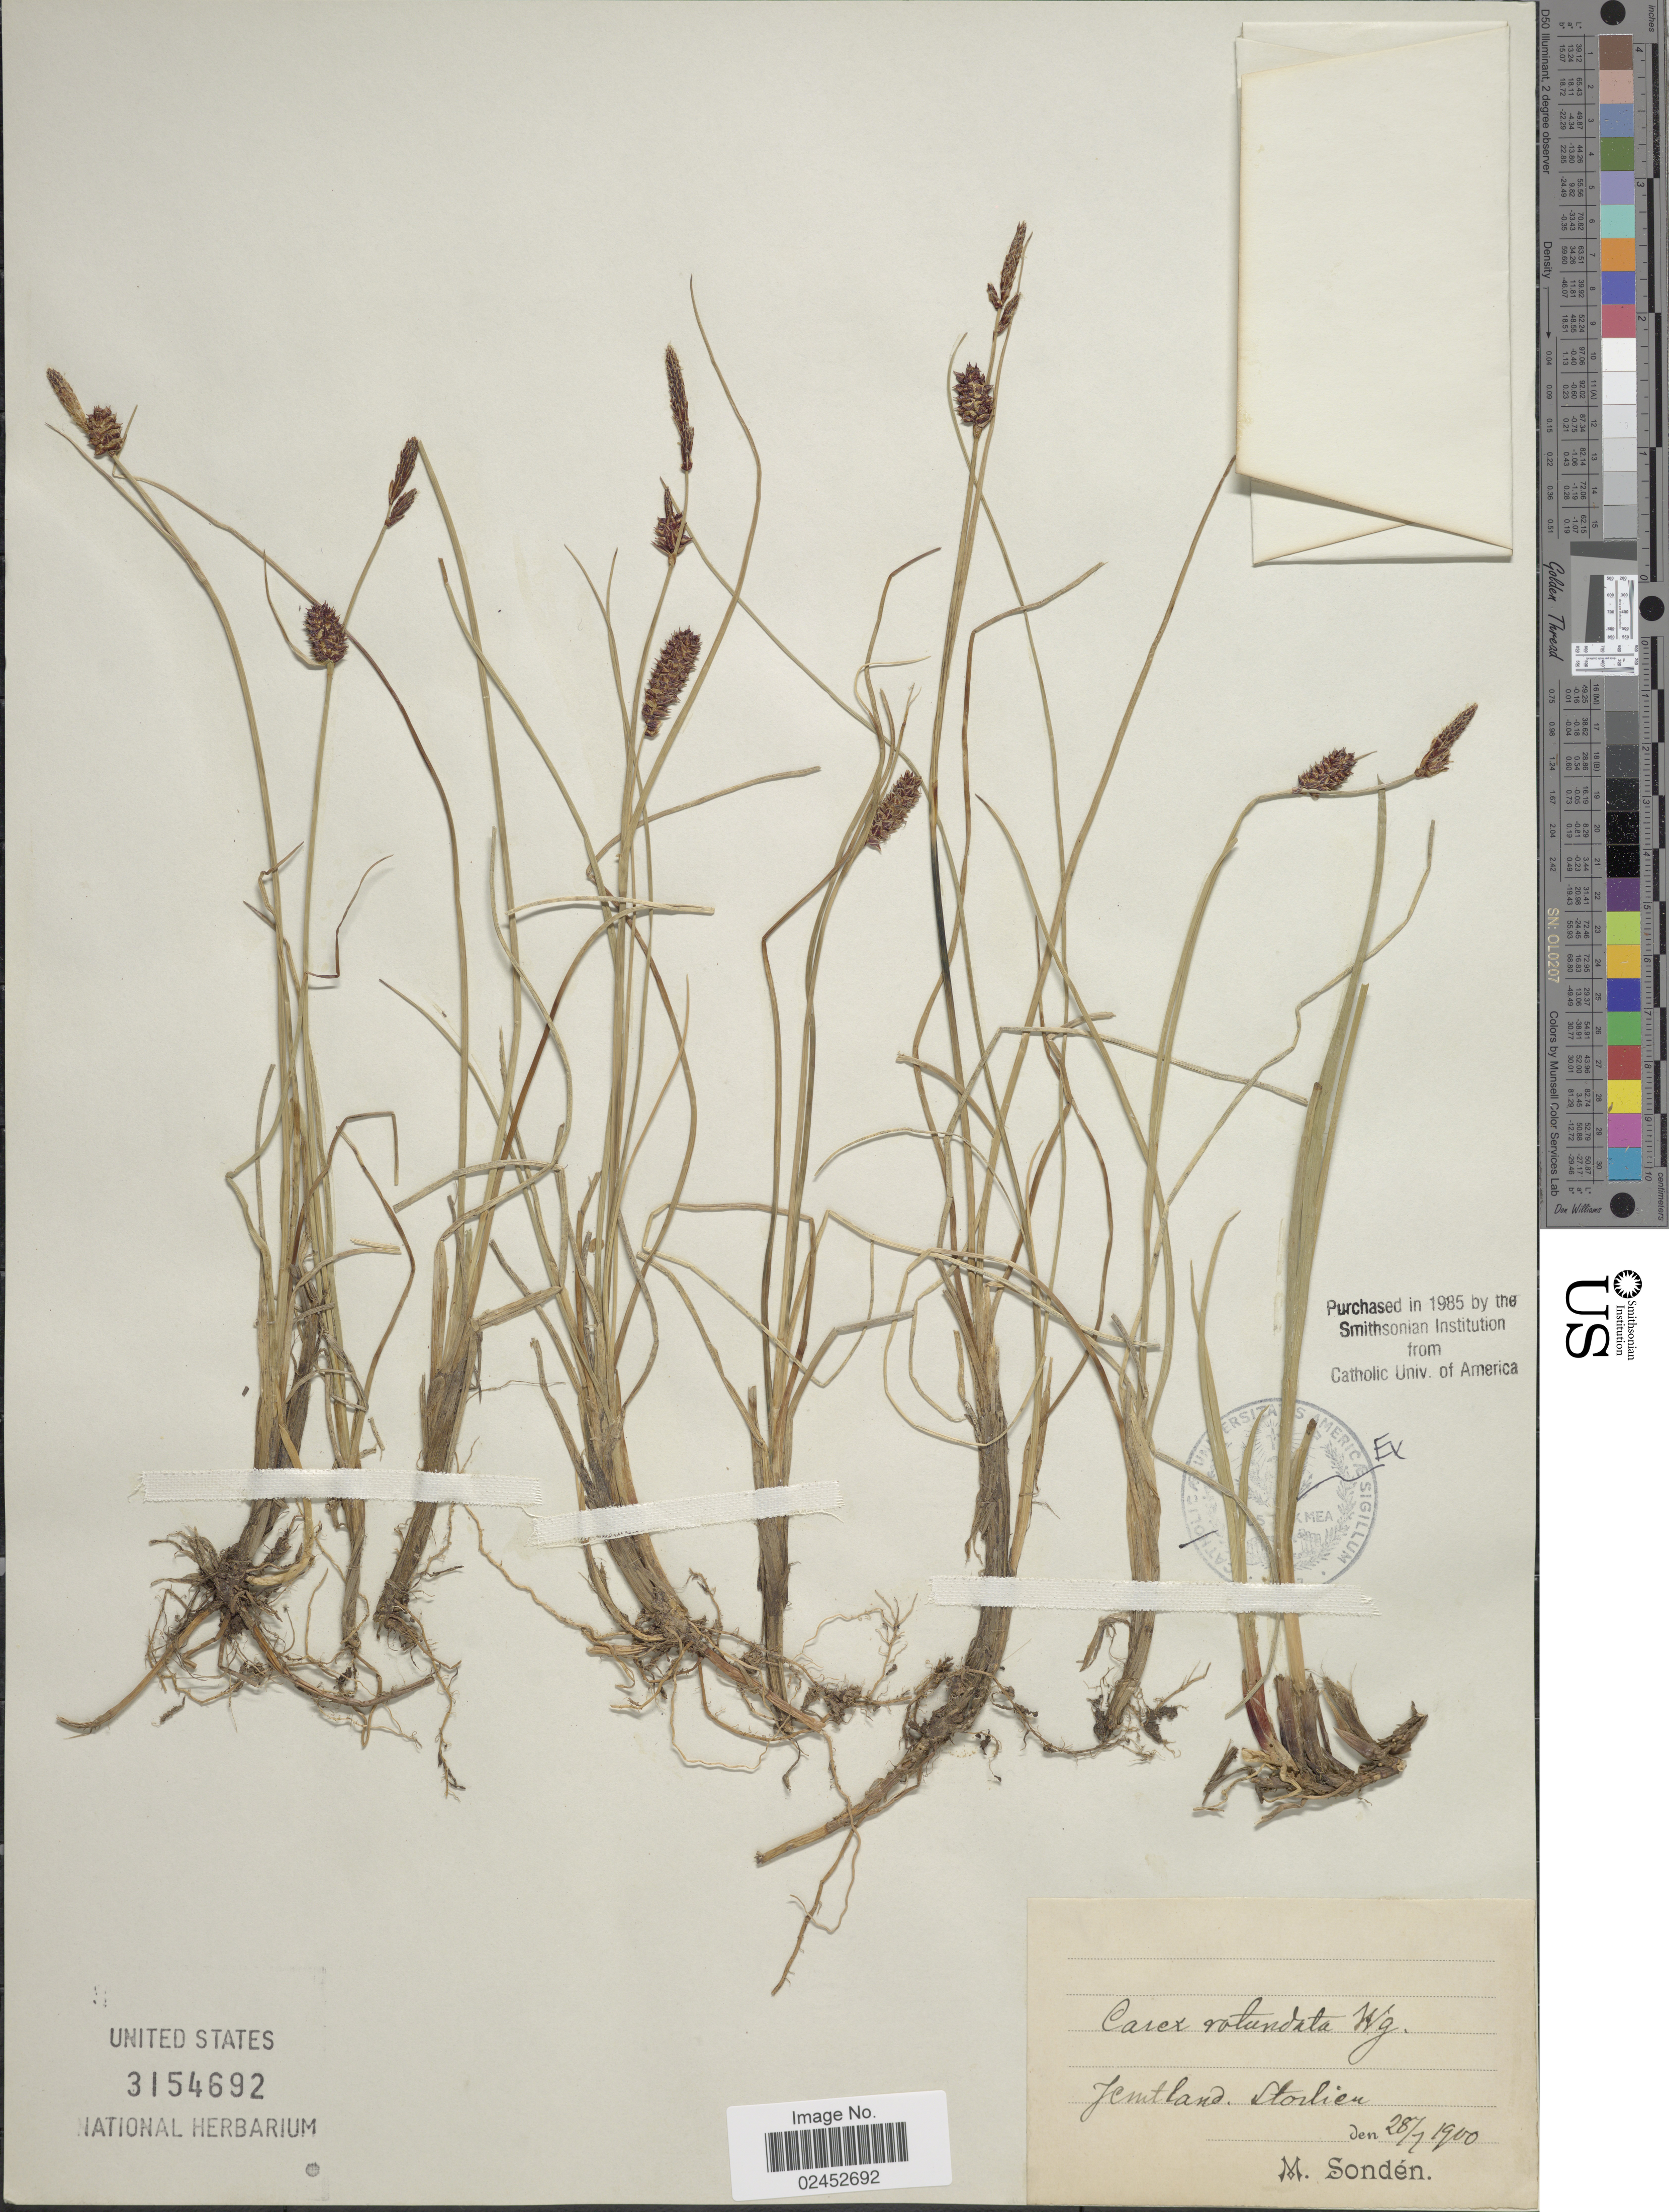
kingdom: Plantae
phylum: Tracheophyta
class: Liliopsida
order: Poales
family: Cyperaceae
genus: Carex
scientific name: Carex rotundata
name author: Wahlenb.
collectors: M. Sondén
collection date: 1900-07-28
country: Sweden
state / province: Jämtland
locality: Jemtland, Storlien.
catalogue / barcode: US 3154692